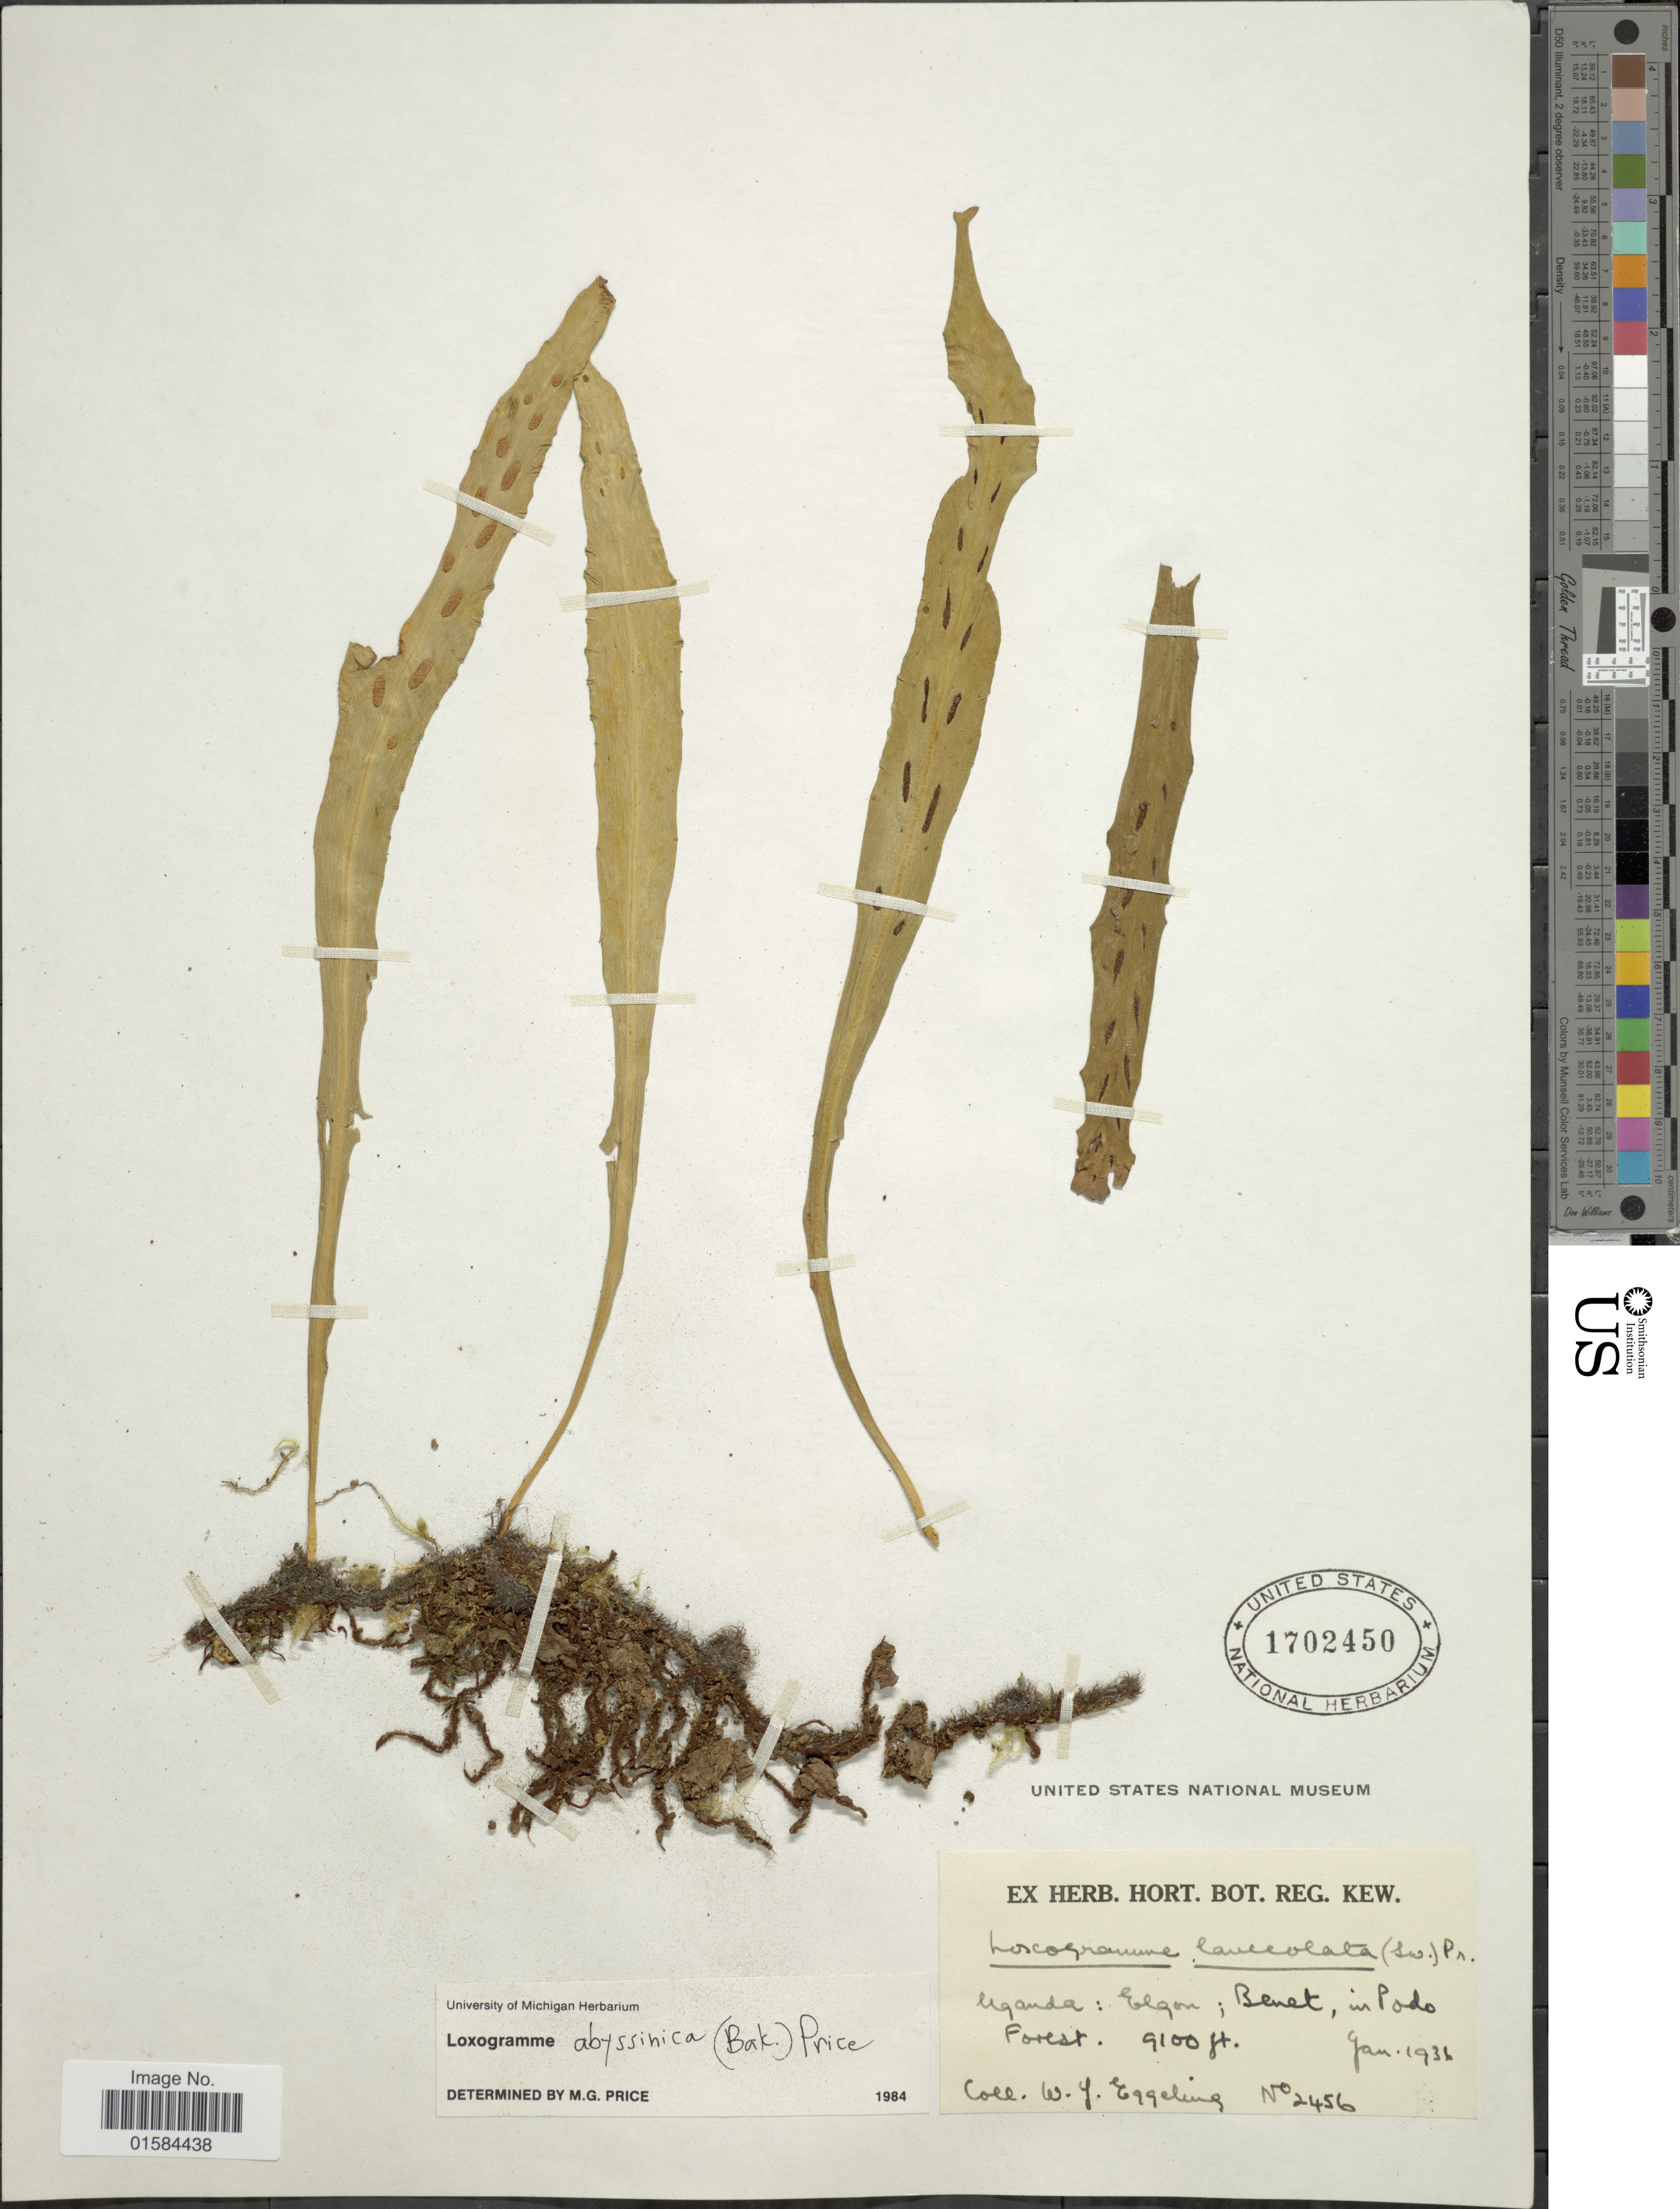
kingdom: Plantae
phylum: Tracheophyta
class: Polypodiopsida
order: Polypodiales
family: Polypodiaceae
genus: Loxogramme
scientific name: Loxogramme abyssinica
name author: (Baker) Price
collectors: W. Eggeling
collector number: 2456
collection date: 1936-01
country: Uganda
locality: Uganda: Elgon, Benet, in Podo Forest.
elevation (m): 2774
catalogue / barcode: US 1702450